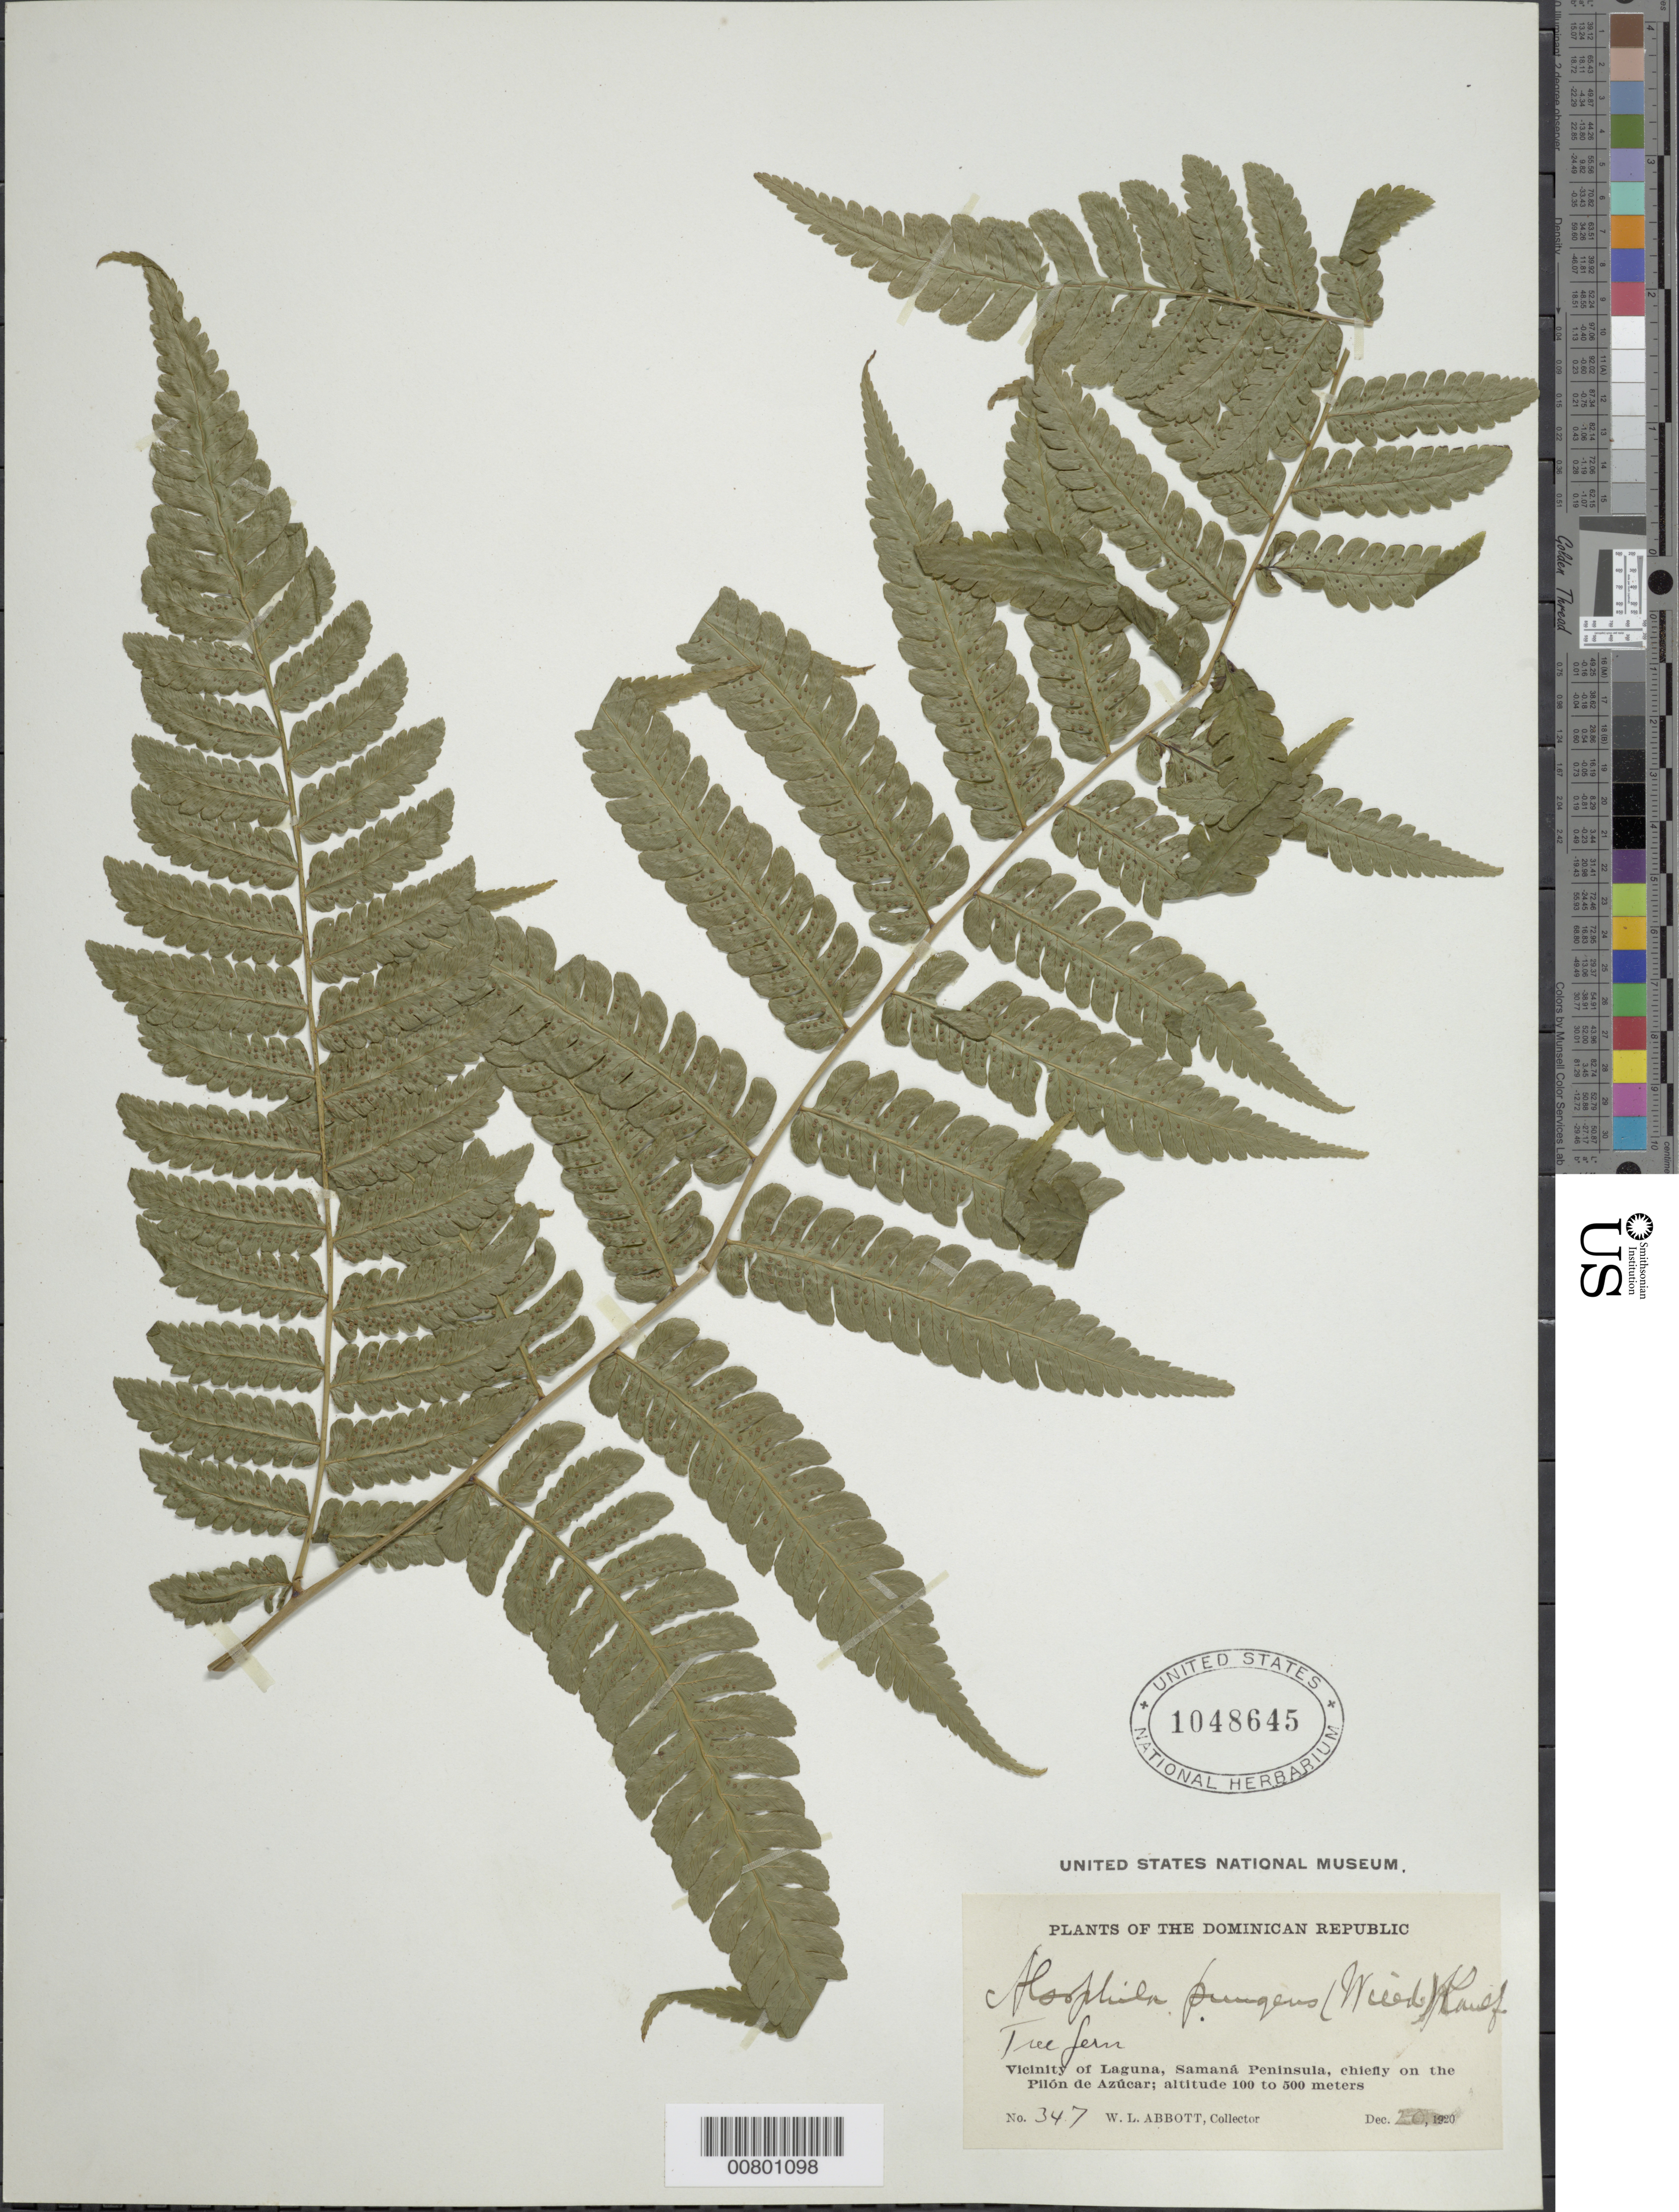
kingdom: Plantae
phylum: Tracheophyta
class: Polypodiopsida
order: Cyatheales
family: Cyatheaceae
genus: Cyathea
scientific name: Cyathea pungens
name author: (Willd.) Domin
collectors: W. L. Abbott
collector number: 347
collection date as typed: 20 Dec 1920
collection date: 1920-12-20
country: Dominican Republic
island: Hispaniola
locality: Laguna, vicinity, Samaná Peninsula, chiefly on the Pilón de Azúcar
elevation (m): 100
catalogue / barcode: US 1048645